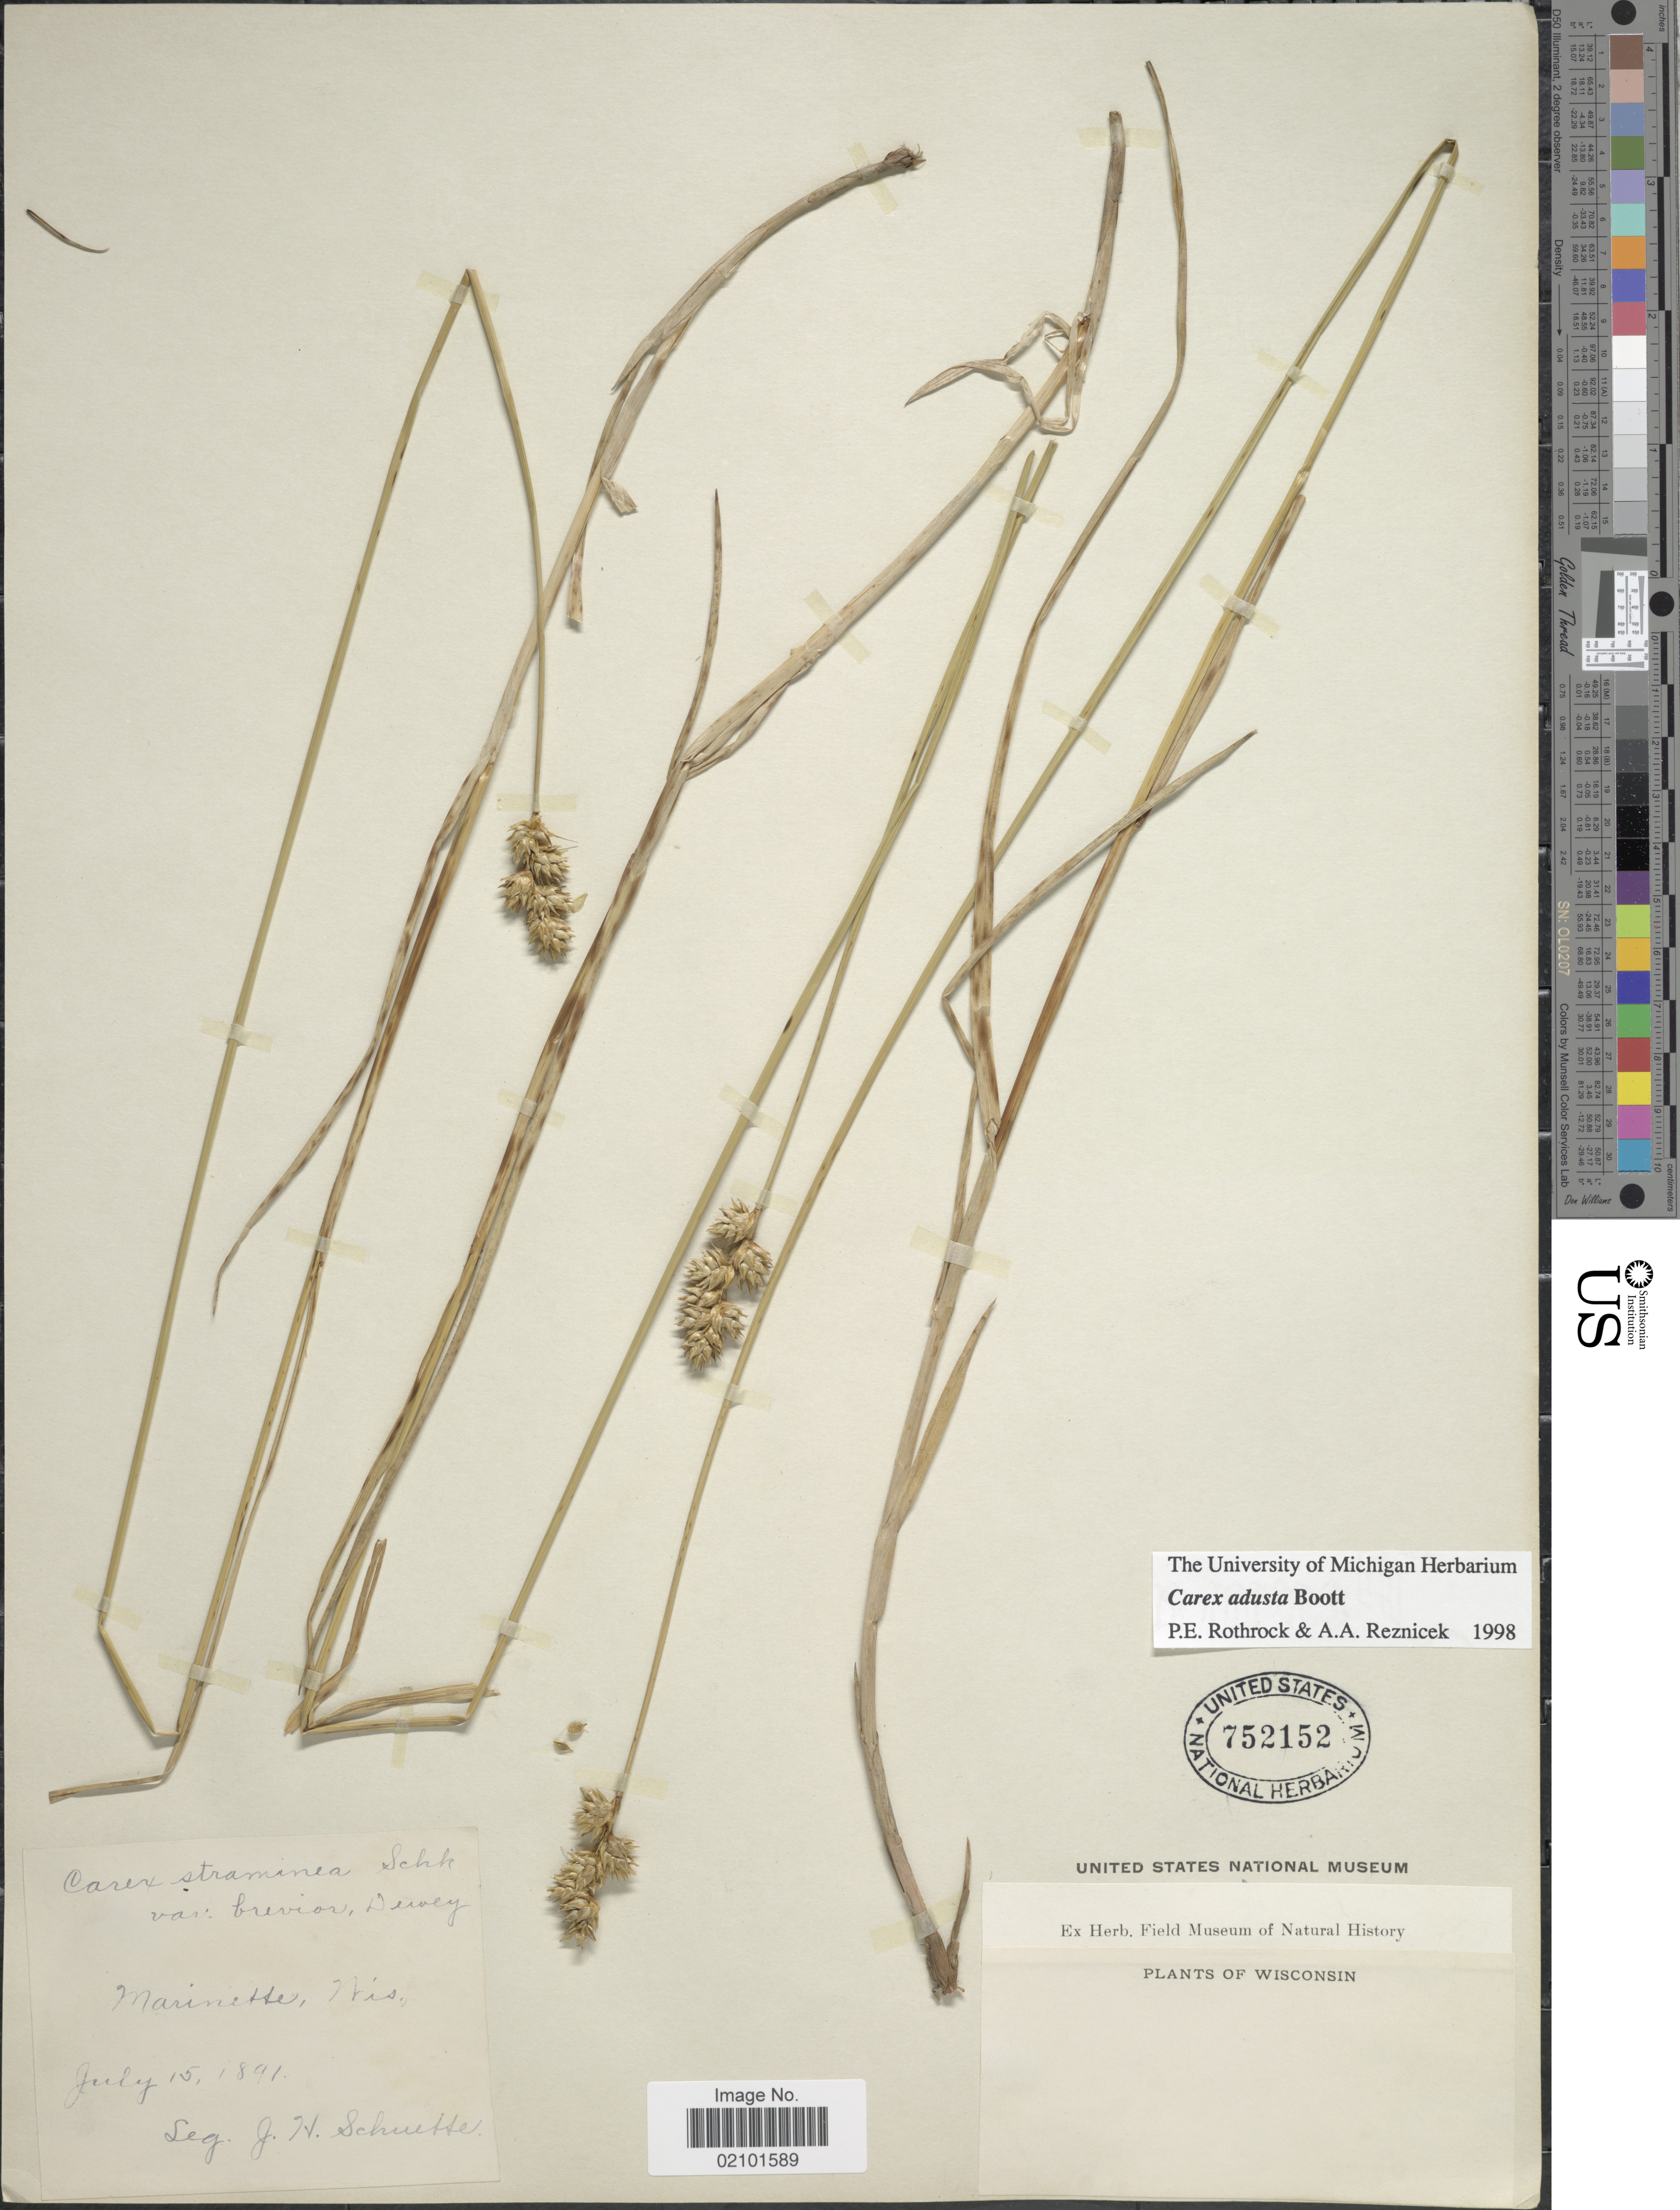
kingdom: Plantae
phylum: Tracheophyta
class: Liliopsida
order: Poales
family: Cyperaceae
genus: Carex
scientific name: Carex adusta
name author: Boott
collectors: J. H. Schuette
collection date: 1891-07-15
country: United States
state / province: Wisconsin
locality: Marinette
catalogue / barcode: US 752152